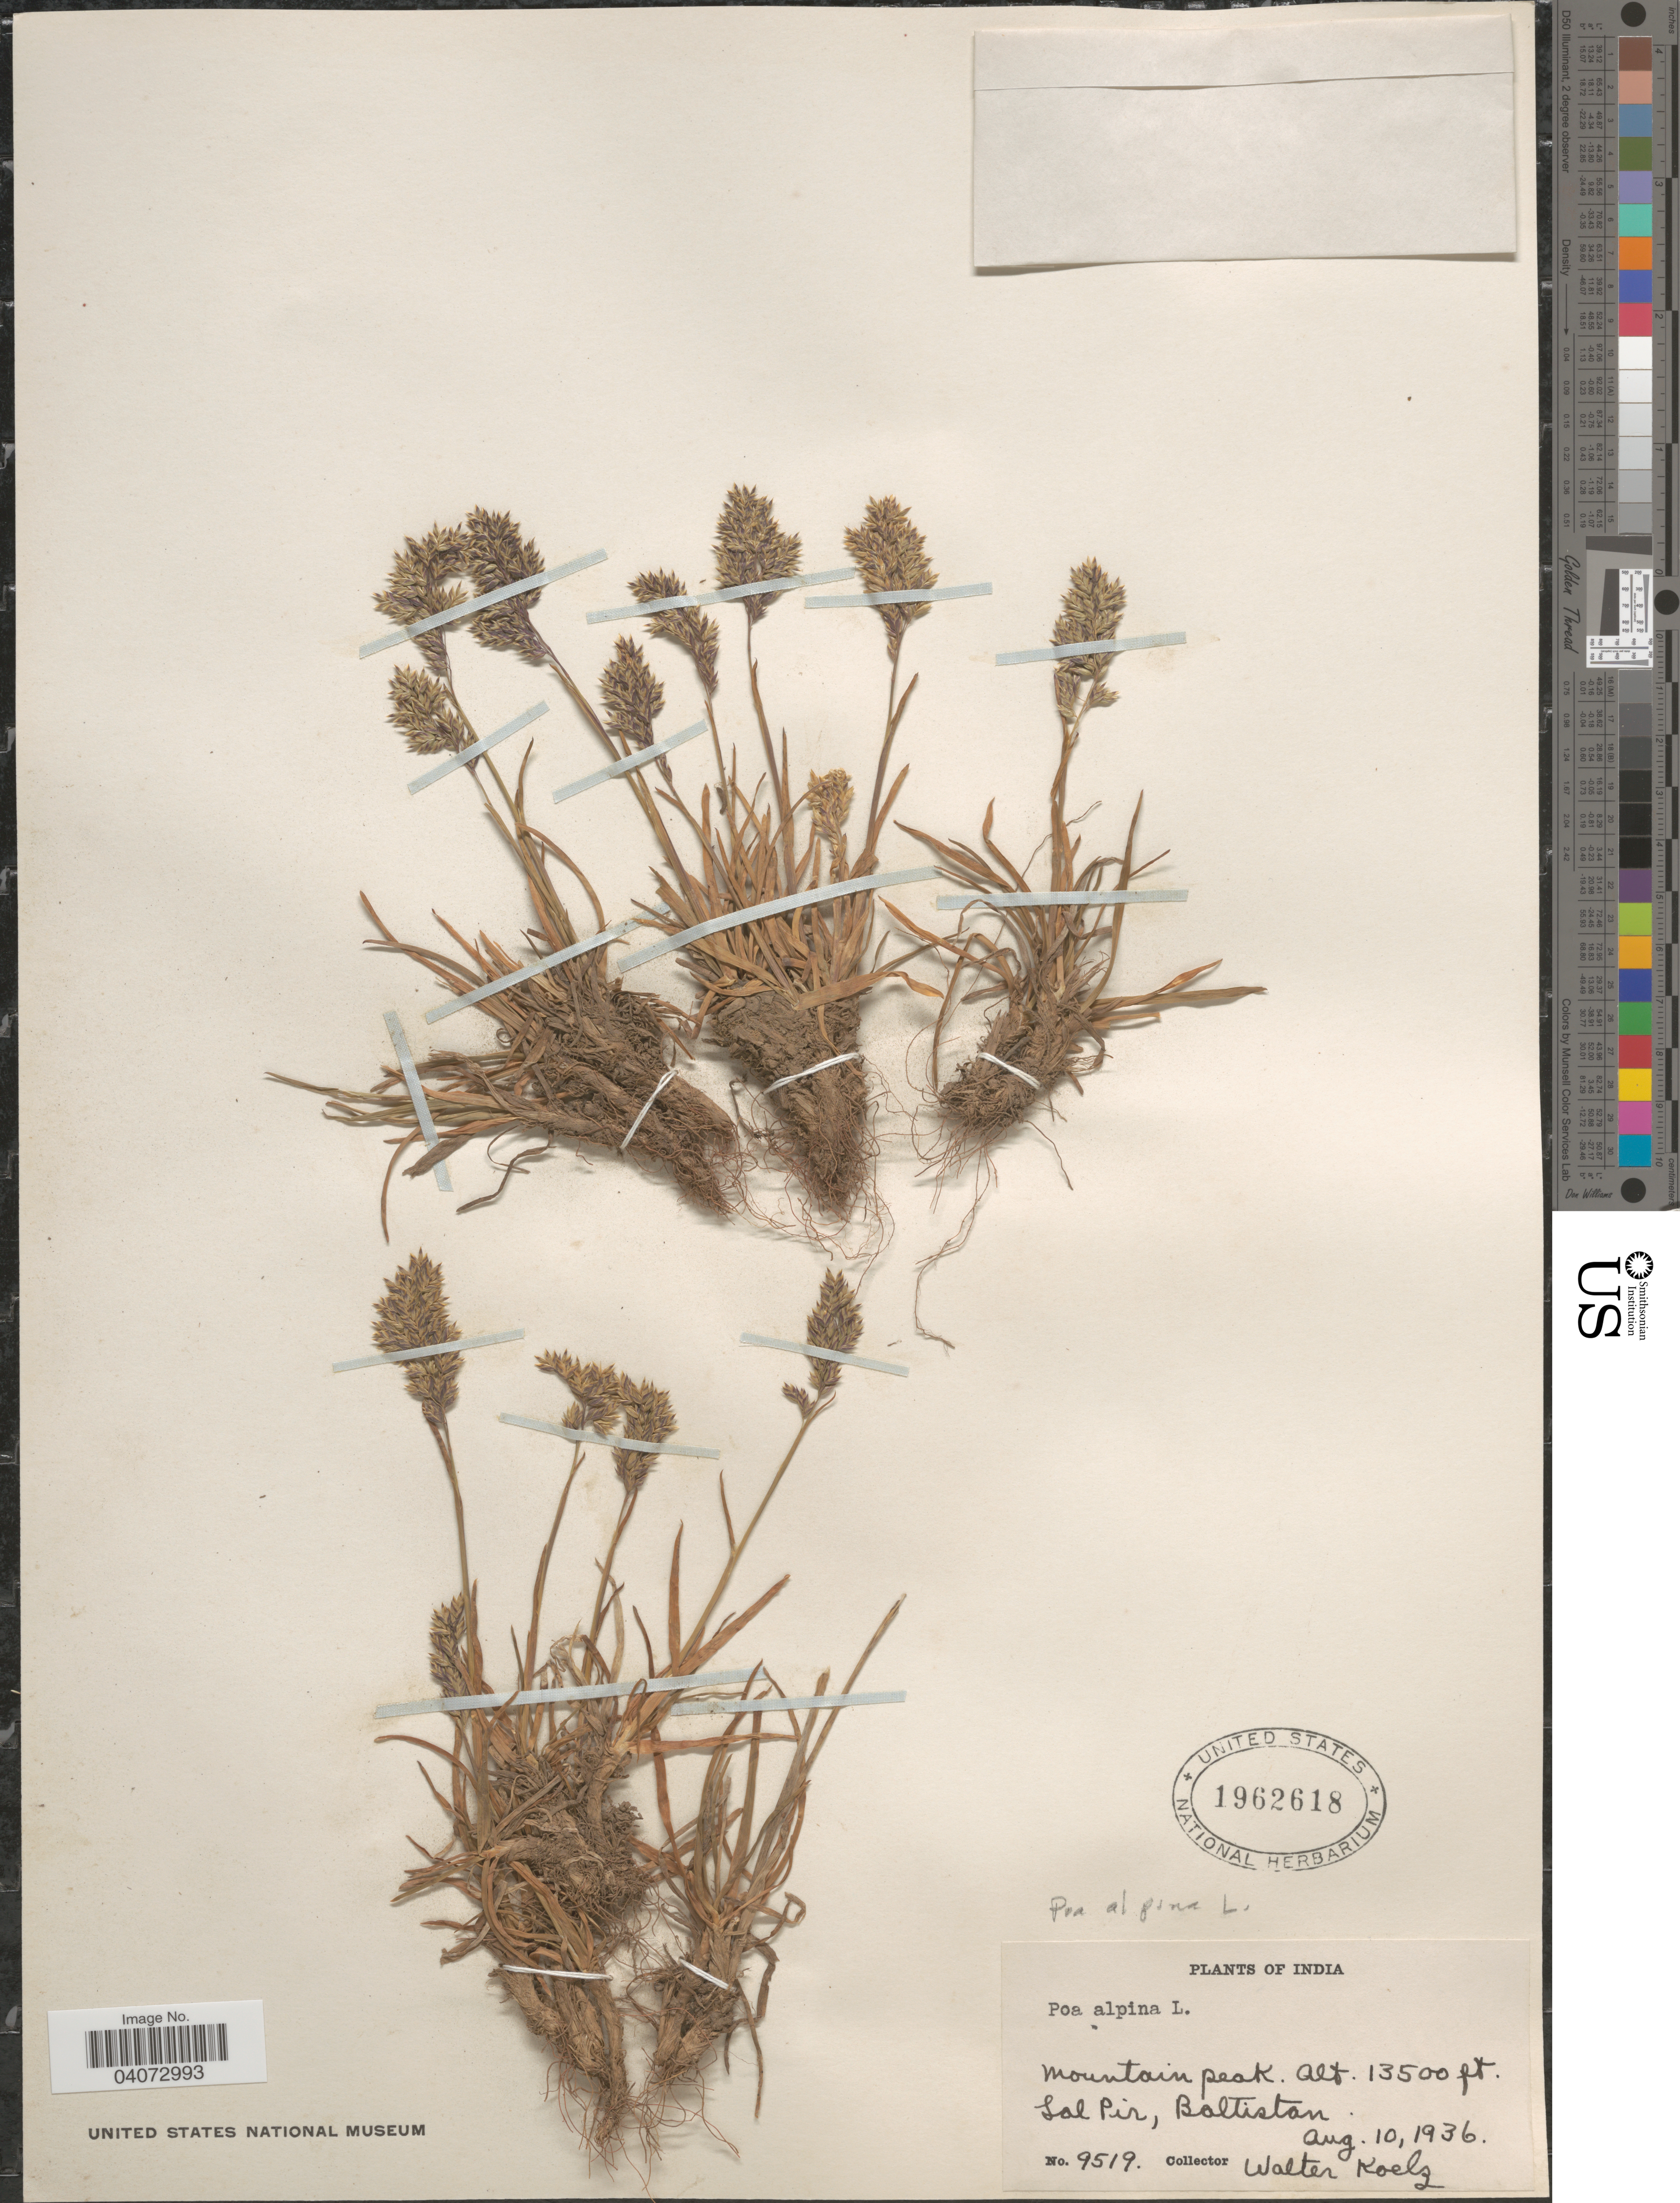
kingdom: Plantae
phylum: Tracheophyta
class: Liliopsida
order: Poales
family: Poaceae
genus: Poa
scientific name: Poa alpina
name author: L.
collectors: W. N. Koelz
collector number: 9519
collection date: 1936-08-10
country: India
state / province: Jammu and Kashmir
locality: Mountain Peak. Sal Pir, Baltistan.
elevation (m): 4115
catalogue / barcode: US 1962618